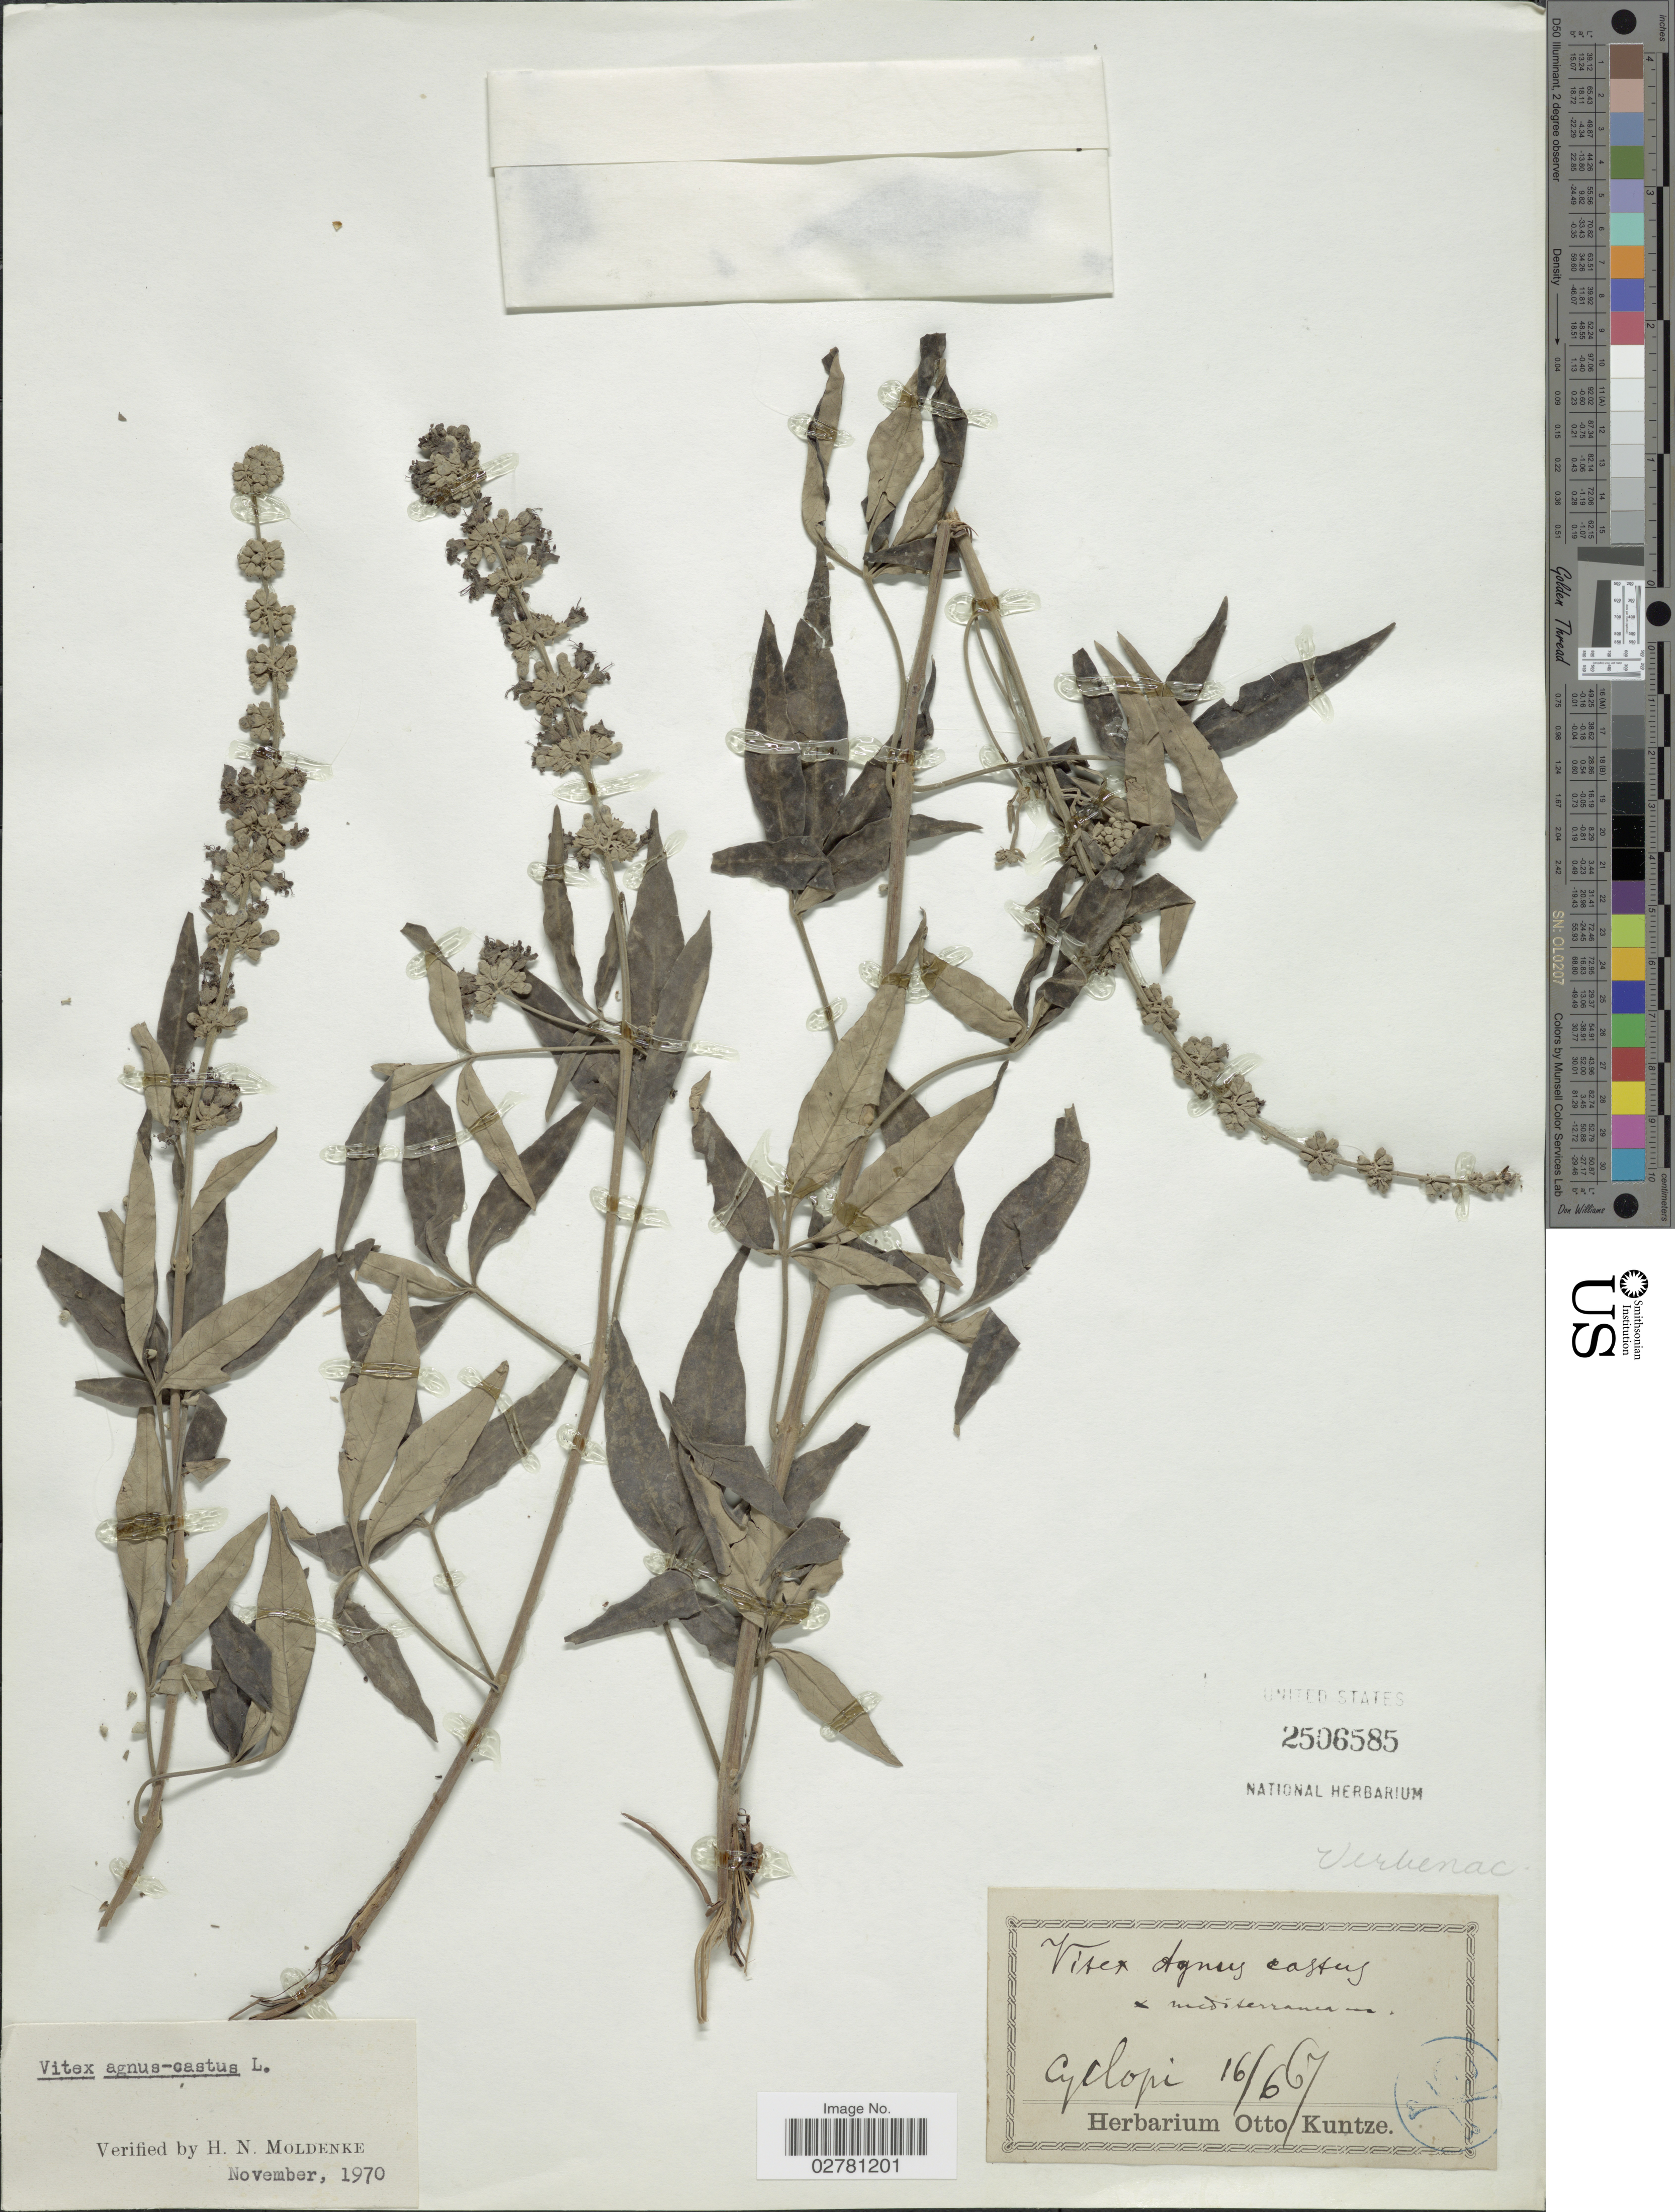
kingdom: Plantae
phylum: Tracheophyta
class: Magnoliopsida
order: Lamiales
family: Lamiaceae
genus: Vitex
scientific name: Vitex agnus-castus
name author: L.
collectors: ex herb. Otto Kuntze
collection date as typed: Transcribed d/m/y: 16/6/67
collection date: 1867-06-16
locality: Cyclopi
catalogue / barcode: US 2506585